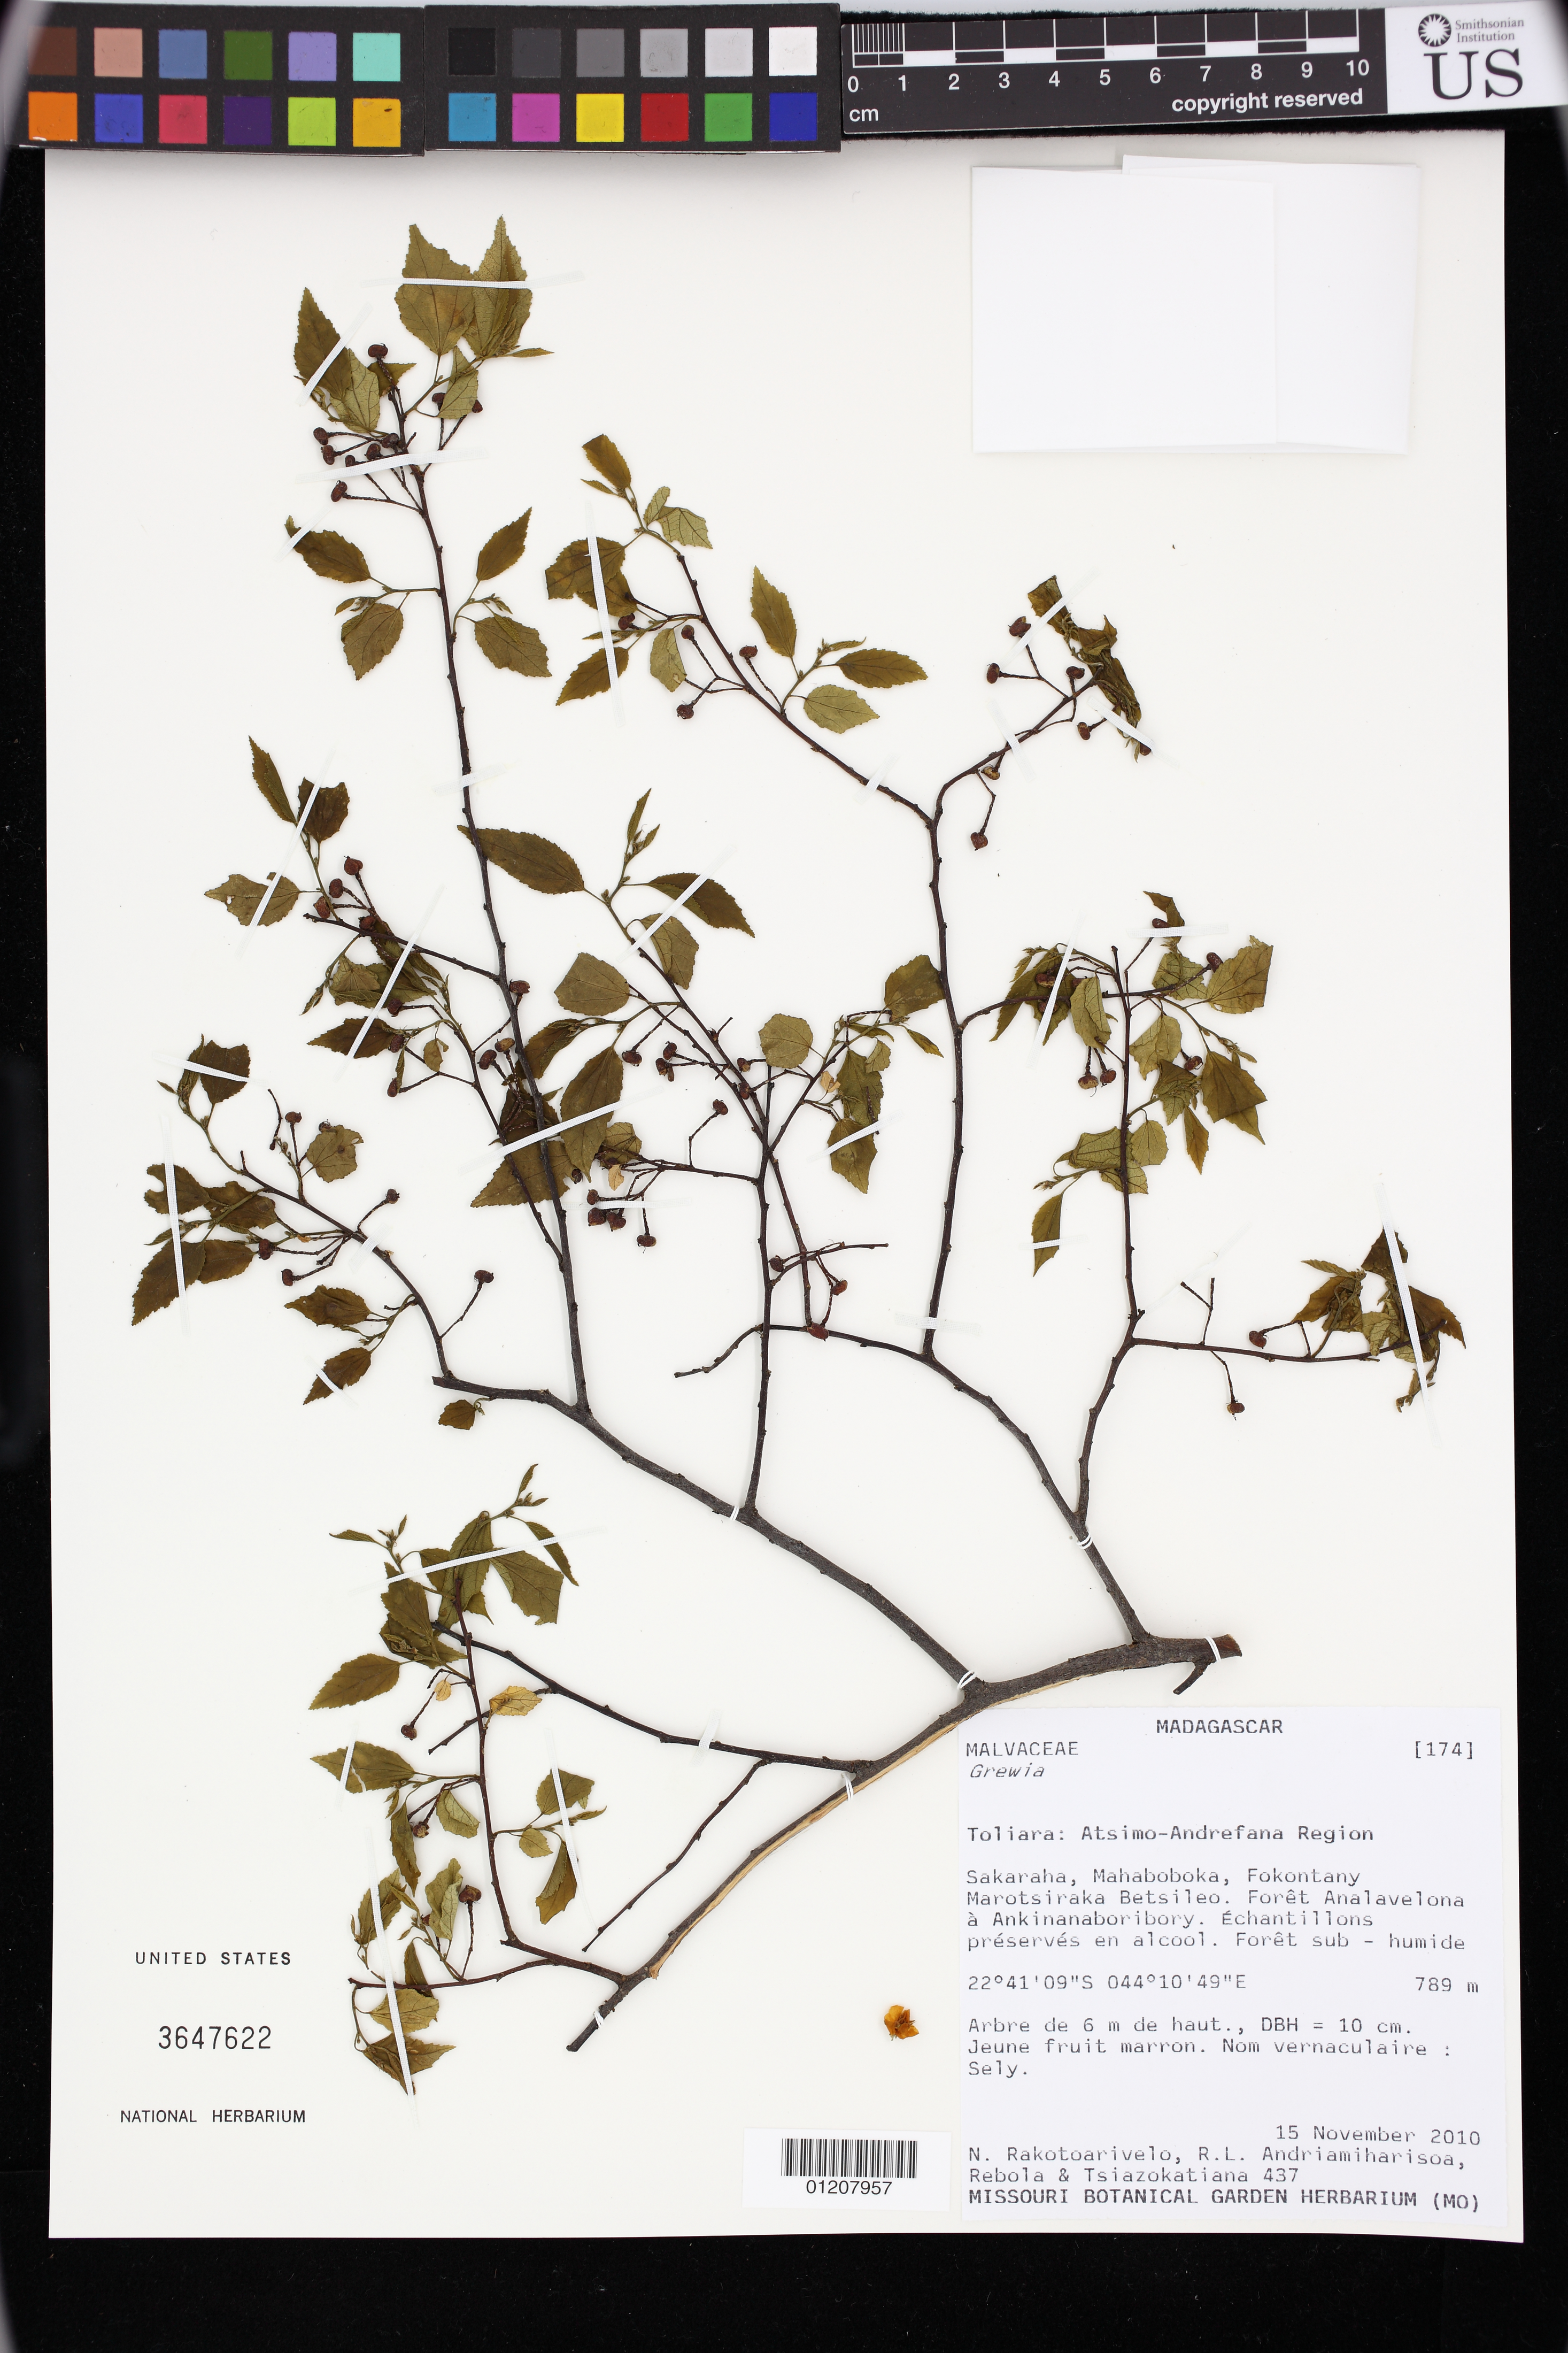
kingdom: Plantae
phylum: Tracheophyta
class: Magnoliopsida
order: Malvales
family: Malvaceae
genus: Grewia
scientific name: Grewia picta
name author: Baill.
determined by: Jourdain-Fievet, L.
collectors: N. Rakotoarivelo, R. Andriamiharisoa, Rebola, -- & Tsiazokatiana, --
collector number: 437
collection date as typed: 15 Nov 2010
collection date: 2010-11-15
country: Madagascar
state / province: Atsimo-Andrefana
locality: Toliara: Atsimo-Andrefana Region Sakaraha, Mahaboboka, Fokontany Marotsiraka, Betsileo. Foret Analavelona a Ankinanaboribory.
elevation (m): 789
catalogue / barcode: US 3647622